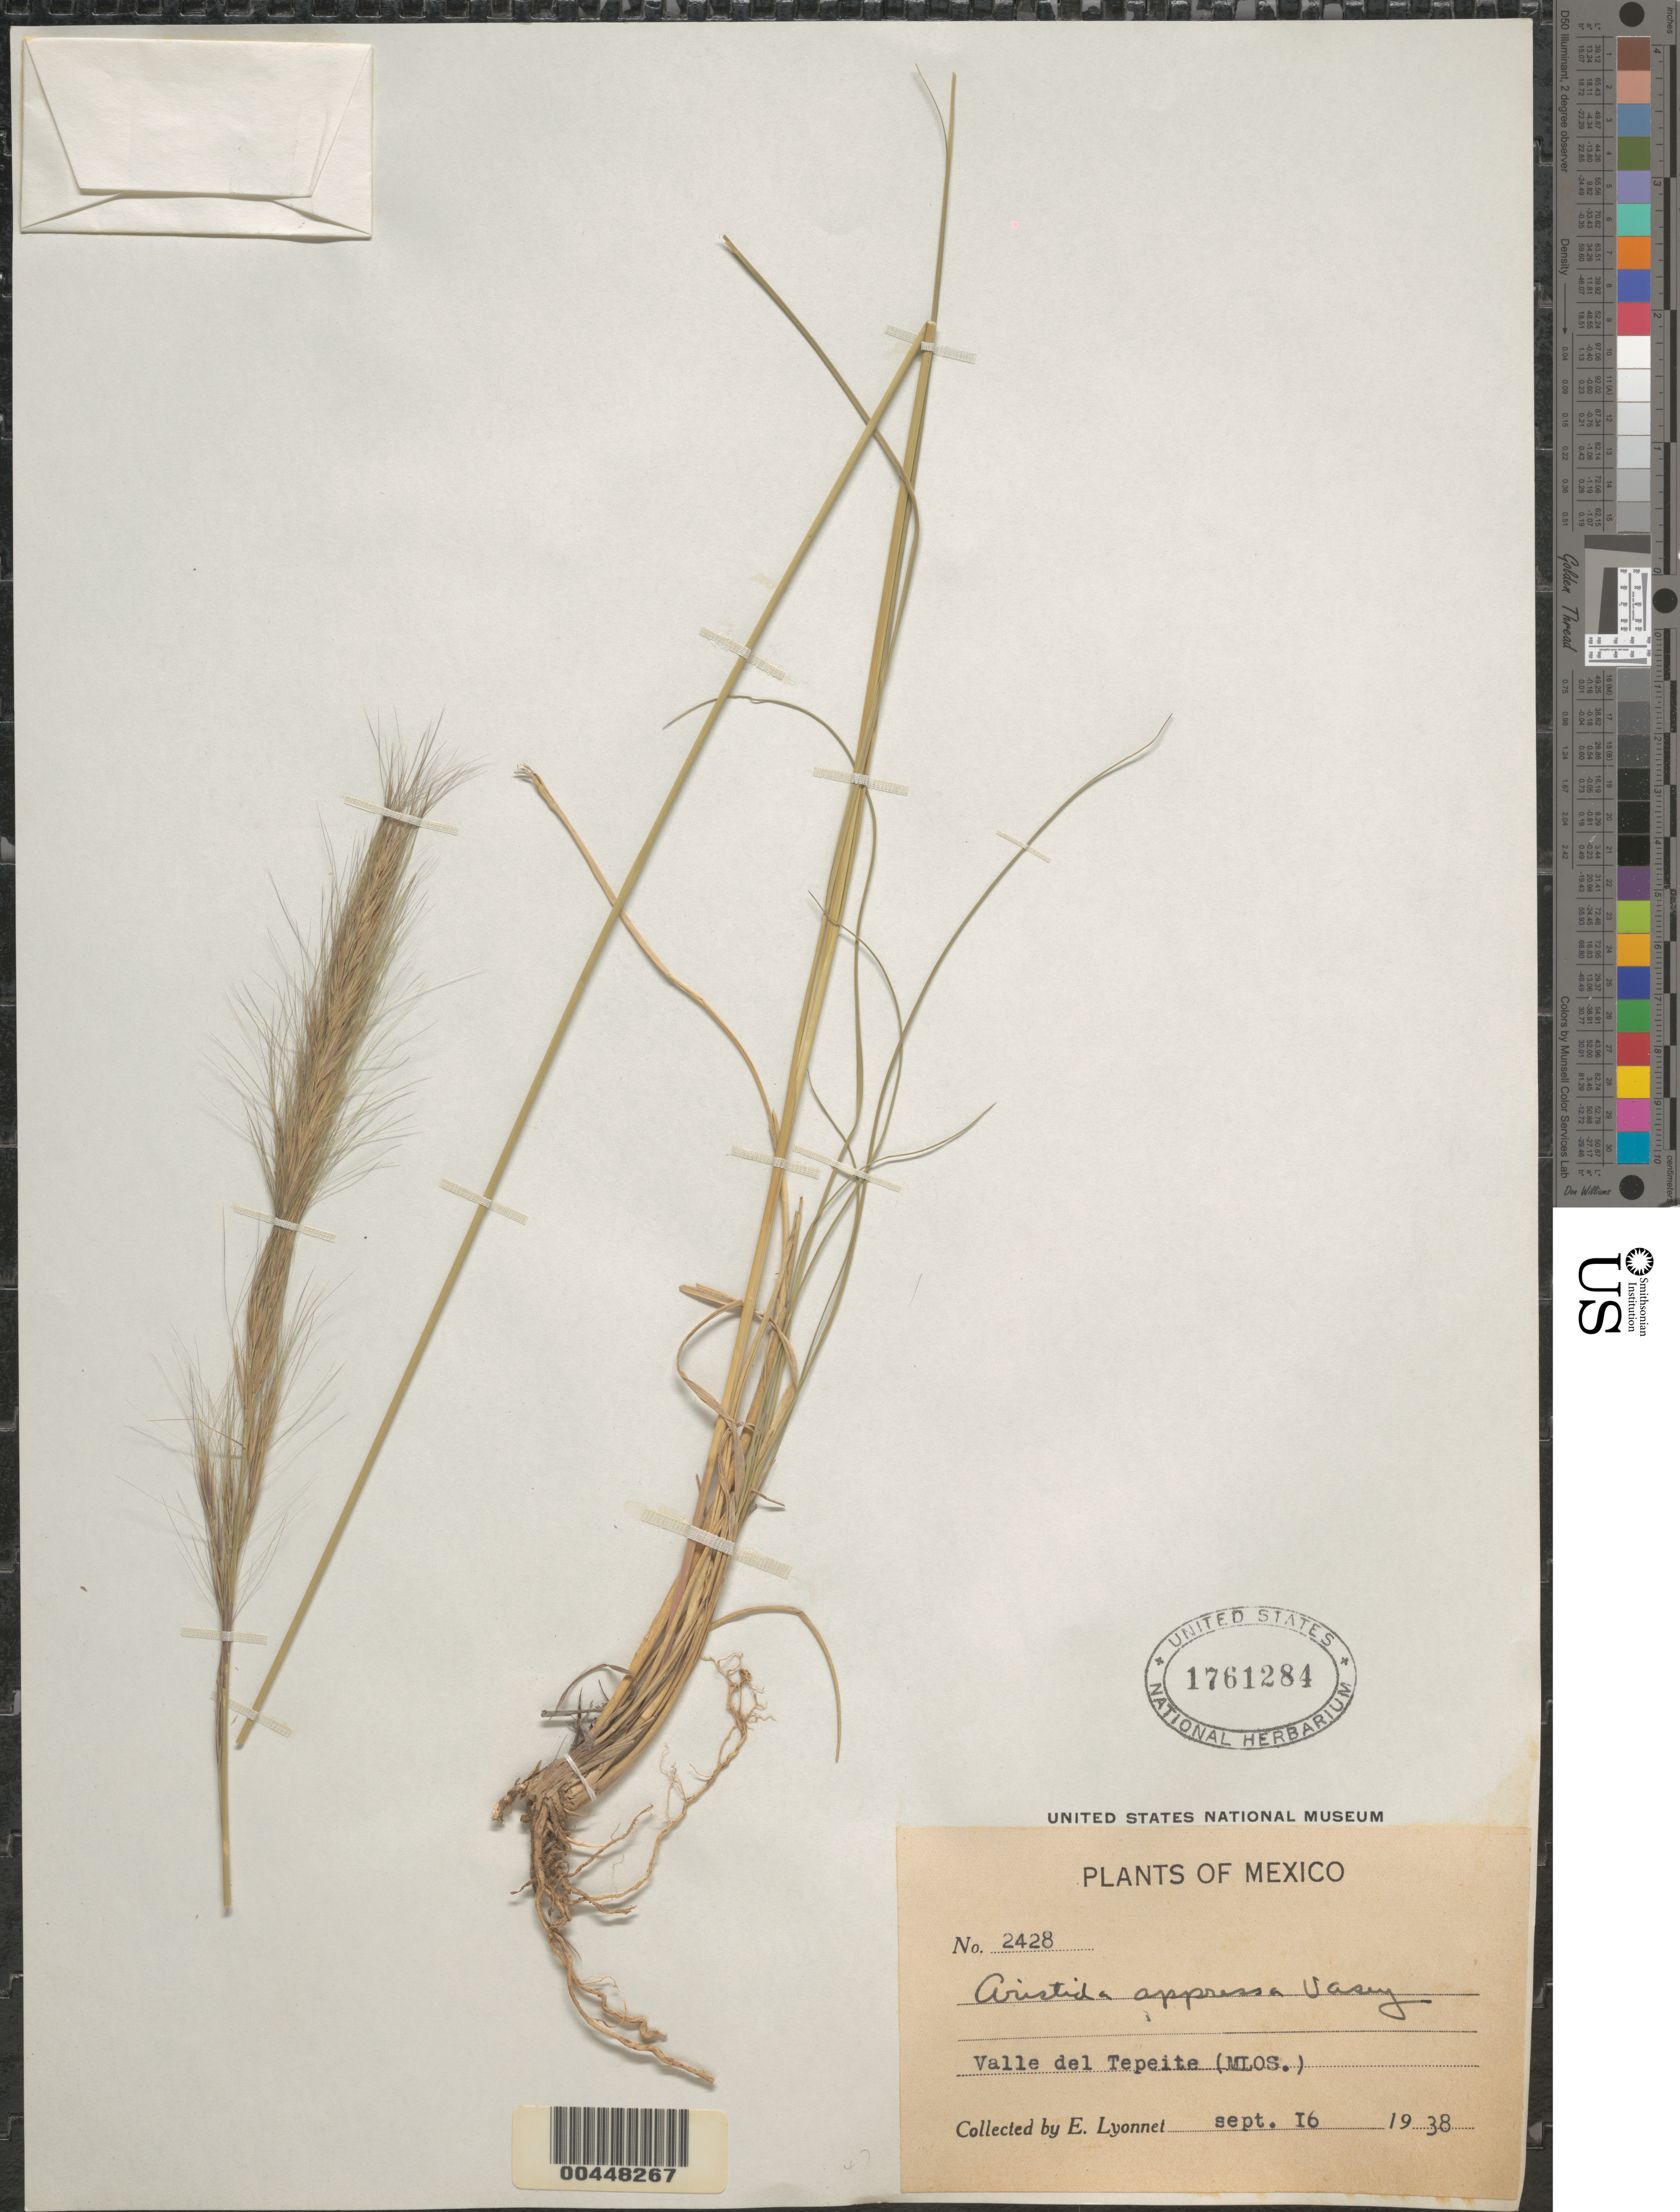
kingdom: Plantae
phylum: Tracheophyta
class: Liliopsida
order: Poales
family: Poaceae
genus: Aristida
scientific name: Aristida appressa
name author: Vasey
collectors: Bro. E. Lyonnet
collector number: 2428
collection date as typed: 16 Sep 1938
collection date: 1938-09-16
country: Mexico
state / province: Morelos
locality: Valle del Tepeite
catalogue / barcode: US 1761284